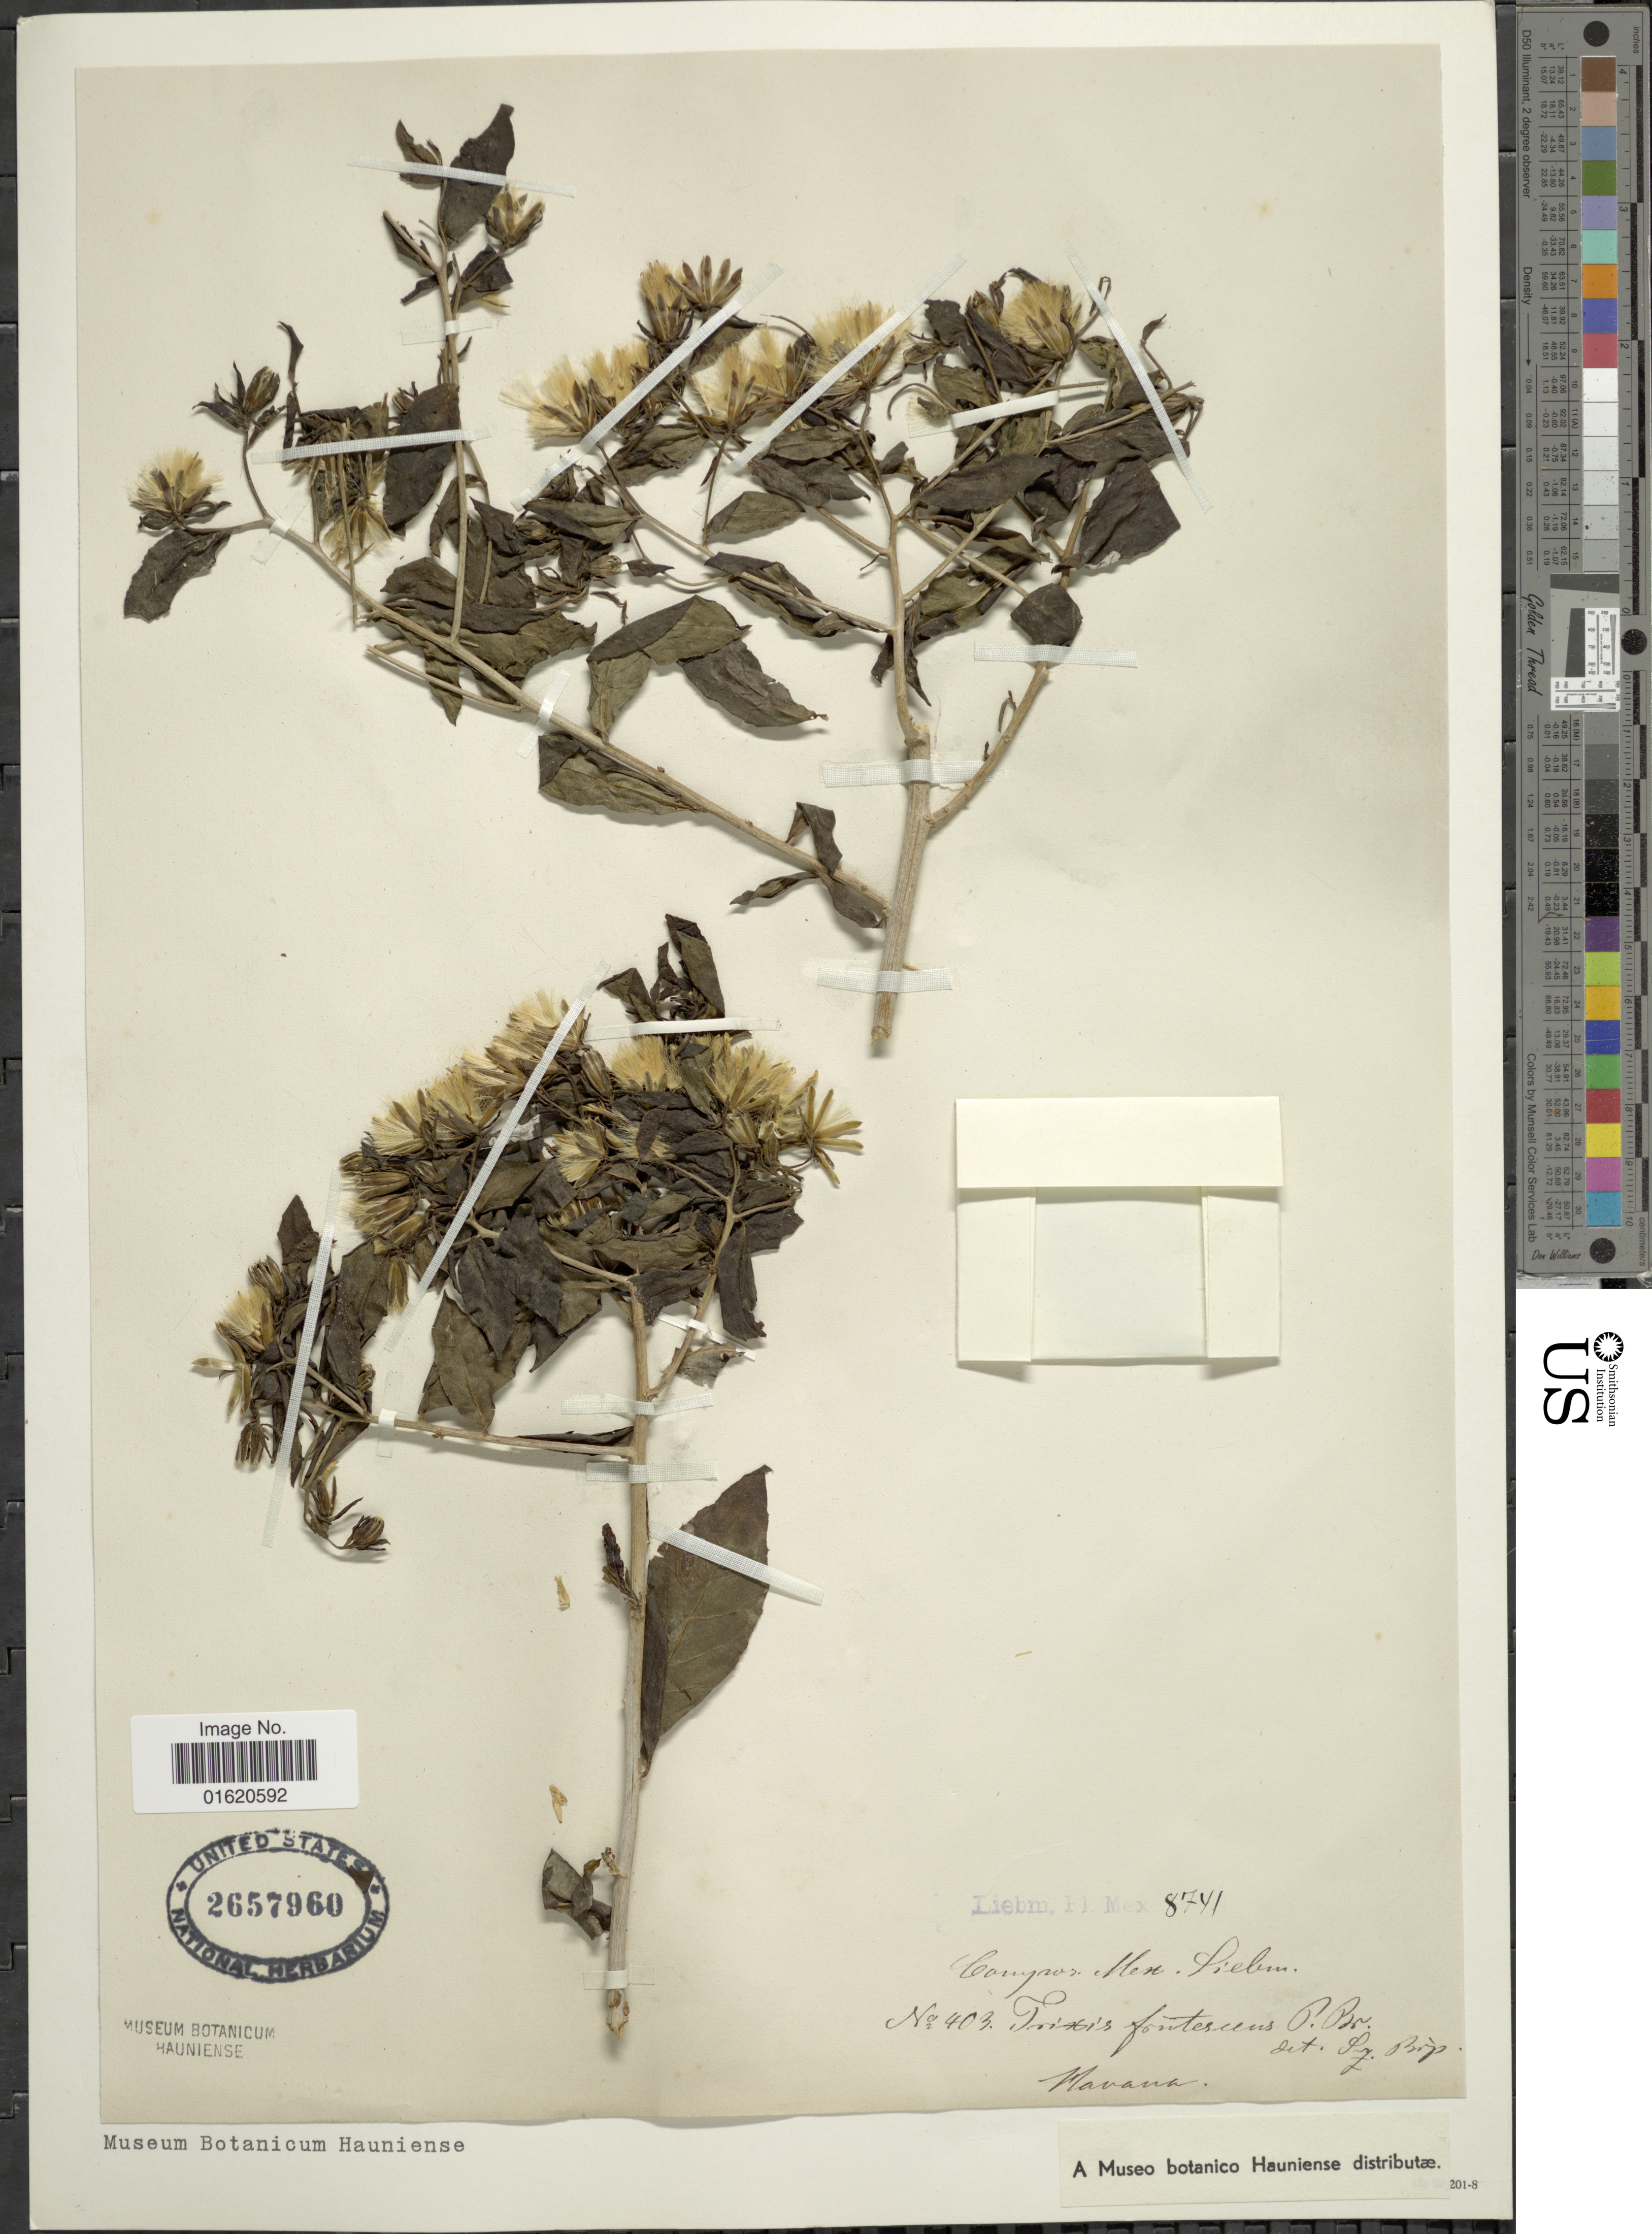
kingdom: Plantae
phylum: Tracheophyta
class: Magnoliopsida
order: Asterales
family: Asteraceae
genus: Trixis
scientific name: Trixis inula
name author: Crantz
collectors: Liebmann, --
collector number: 8741/403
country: Cuba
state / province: La Habana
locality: Havana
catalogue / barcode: US 2657960